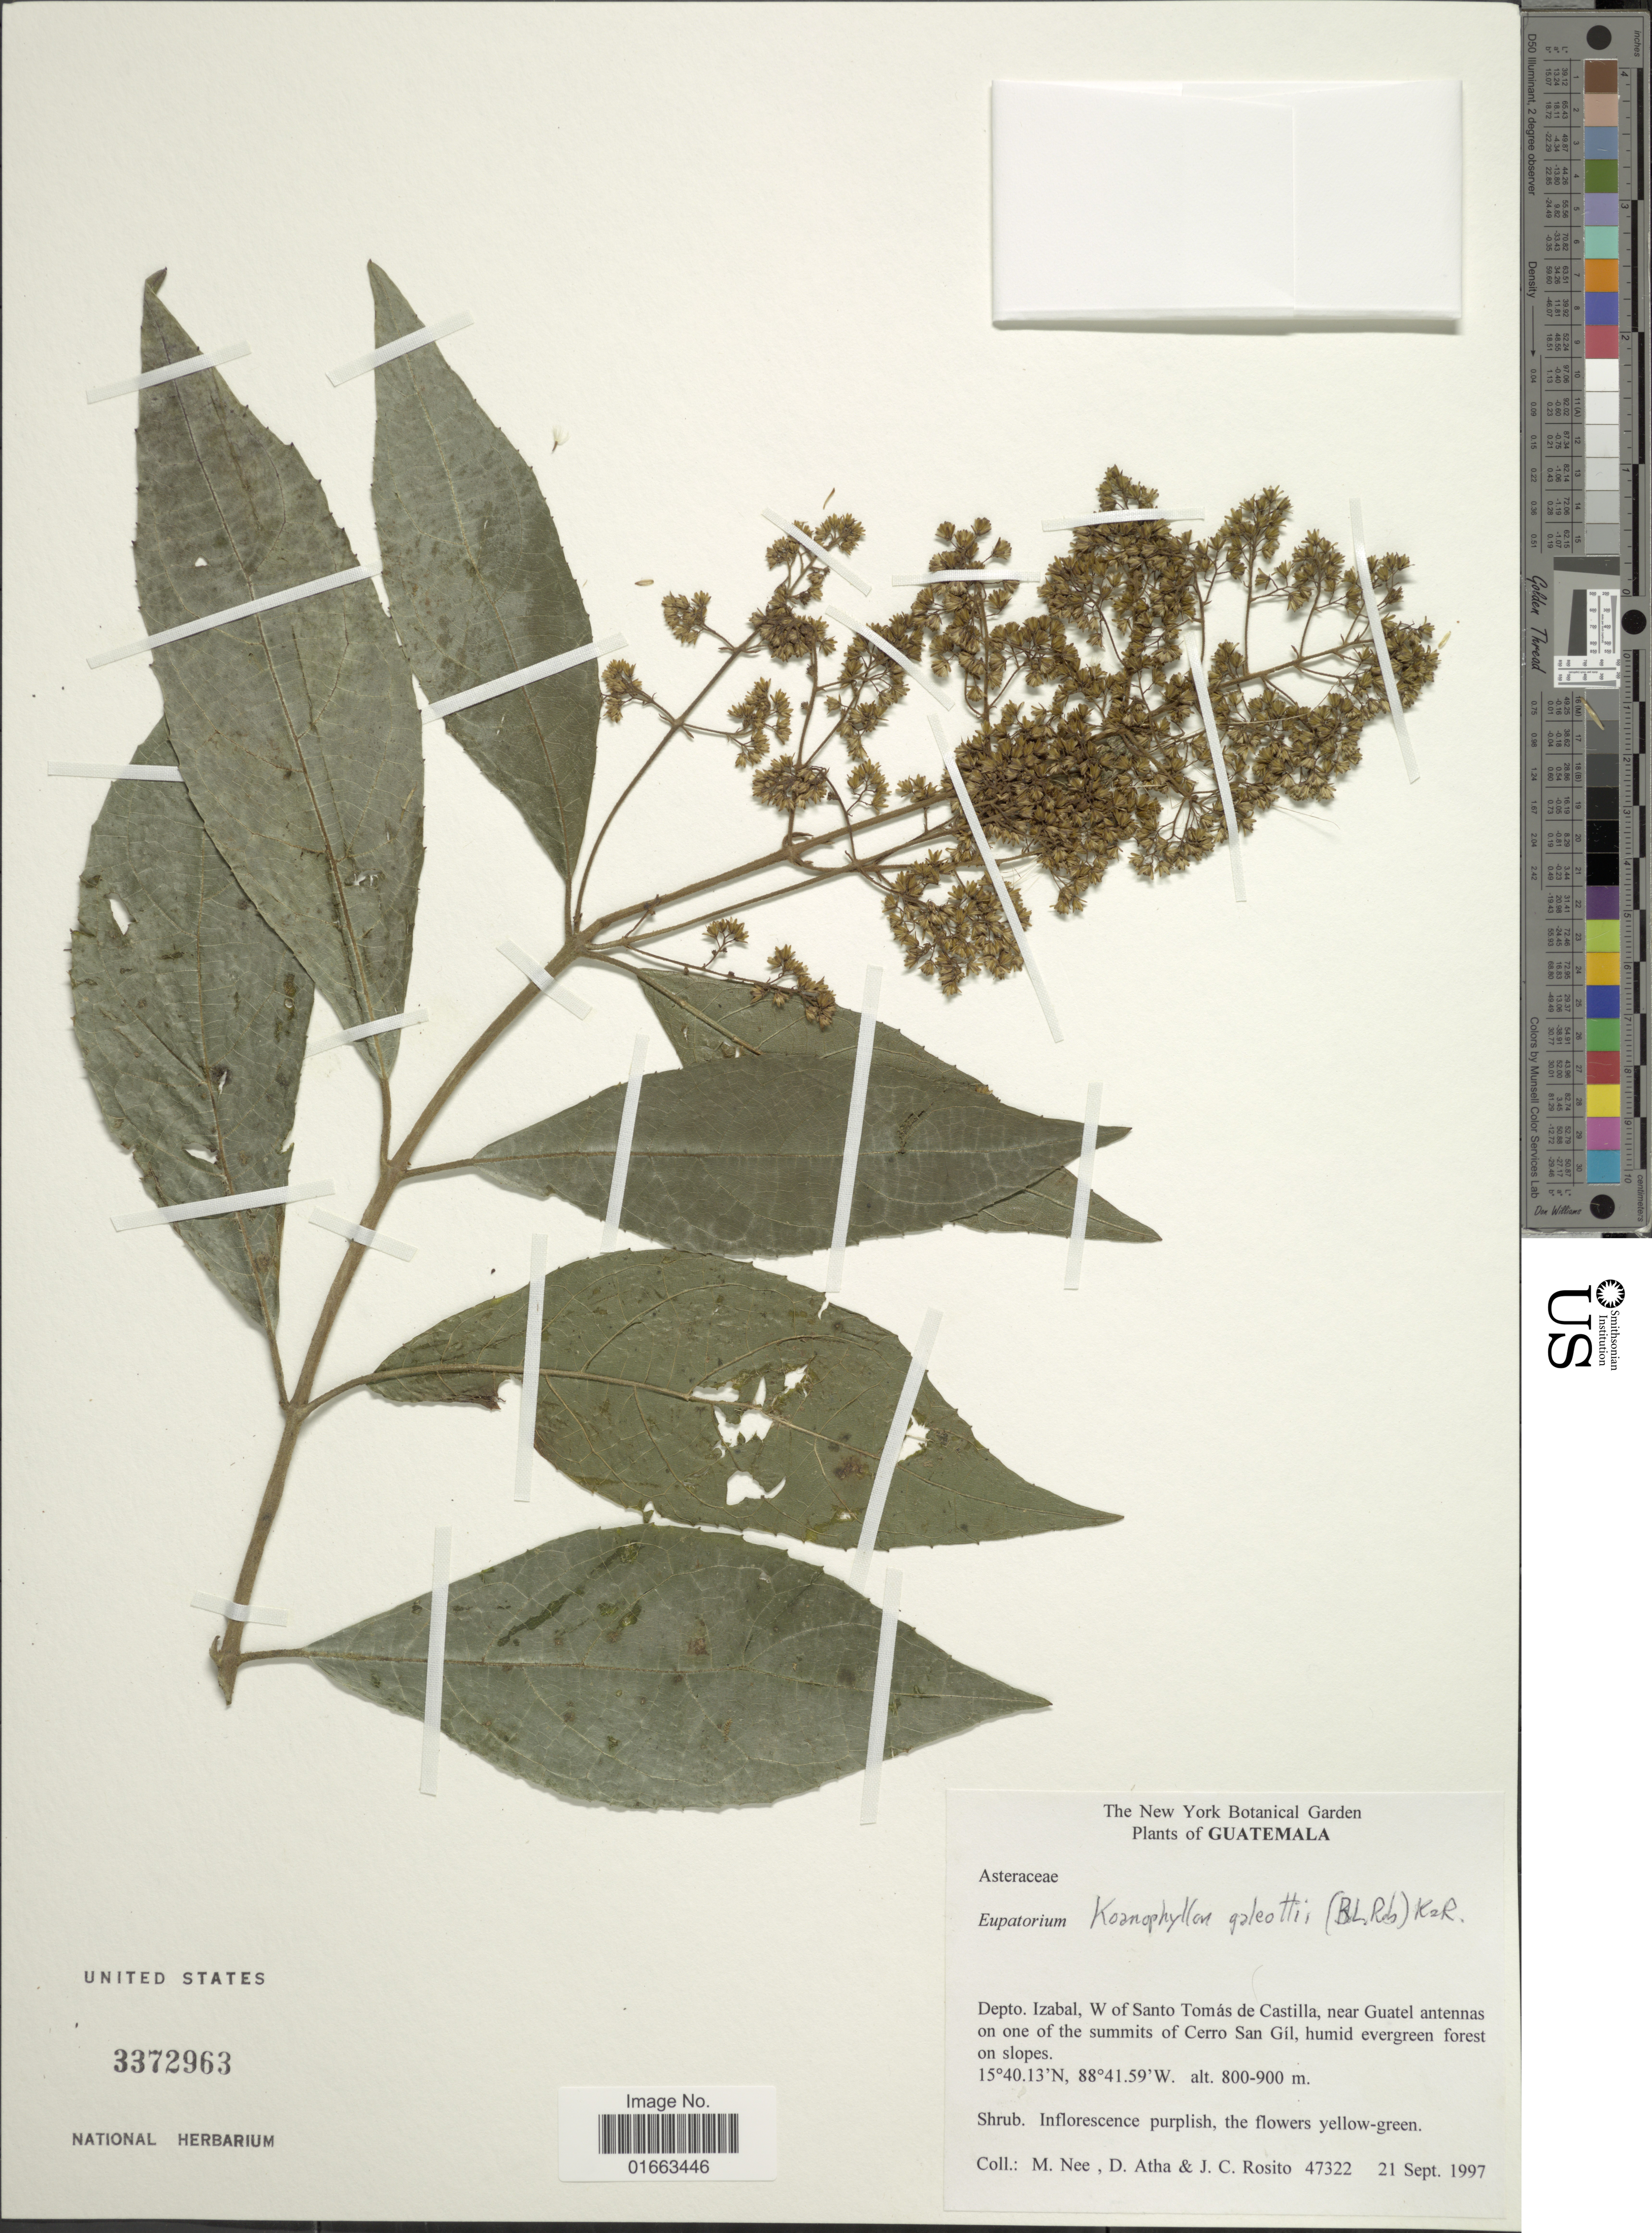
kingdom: Plantae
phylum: Tracheophyta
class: Magnoliopsida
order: Asterales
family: Asteraceae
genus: Koanophyllon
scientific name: Koanophyllon galeottii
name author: (B.L. Rob.) R.M. King & H. Rob.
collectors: M. Nee, D. Atha & J. Rosito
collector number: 47322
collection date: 1997-09-21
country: Guatemala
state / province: Izabal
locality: W of Santo Tomás de Castilla, near Guatel antennas on one of the summits of Cerro San Gíl, humid evergreen forest on slopes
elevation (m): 800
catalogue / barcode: US 3372963